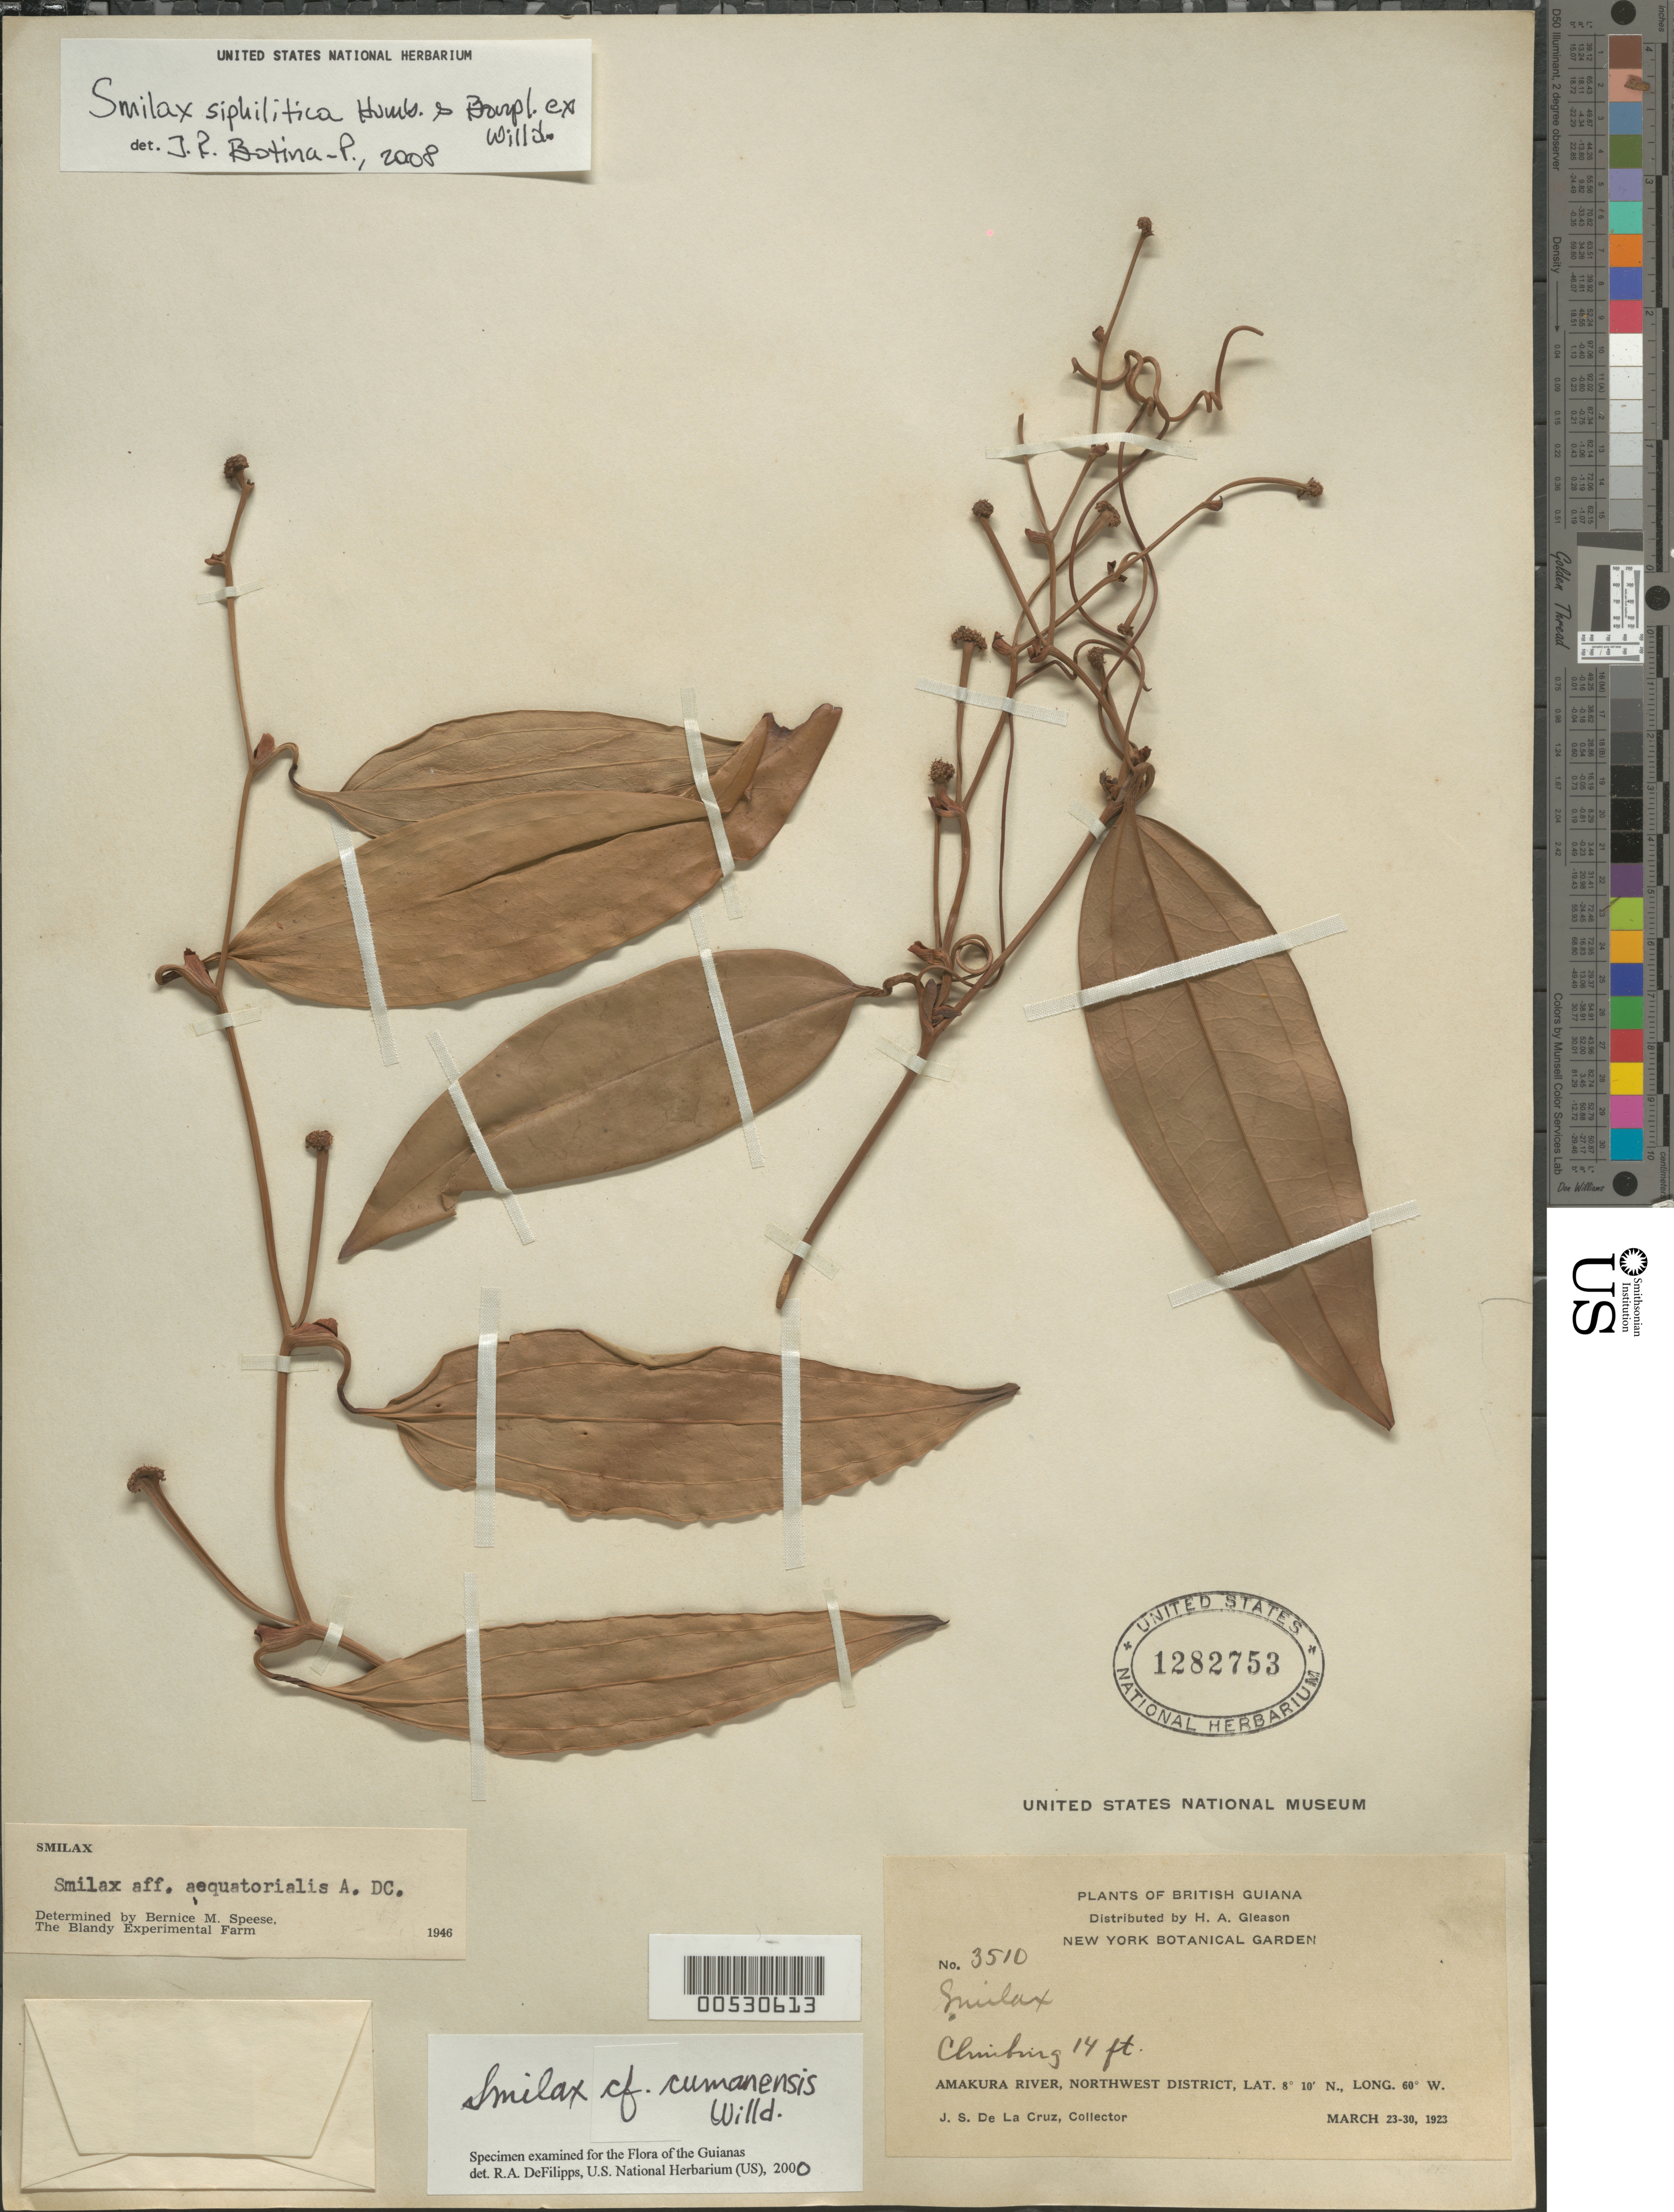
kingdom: Plantae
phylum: Tracheophyta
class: Liliopsida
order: Liliales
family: Smilacaceae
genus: Smilax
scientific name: Smilax syphilitica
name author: Humb. & Bonpl.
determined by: Botina-P., J. R.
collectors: J. S. de la Cruz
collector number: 3510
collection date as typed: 23-Mar-23 to 30-Mar-23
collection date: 1923-03-23/1923-03-30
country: Guyana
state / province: Barima-Waini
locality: Amakura R., NW District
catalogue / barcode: US 1282753